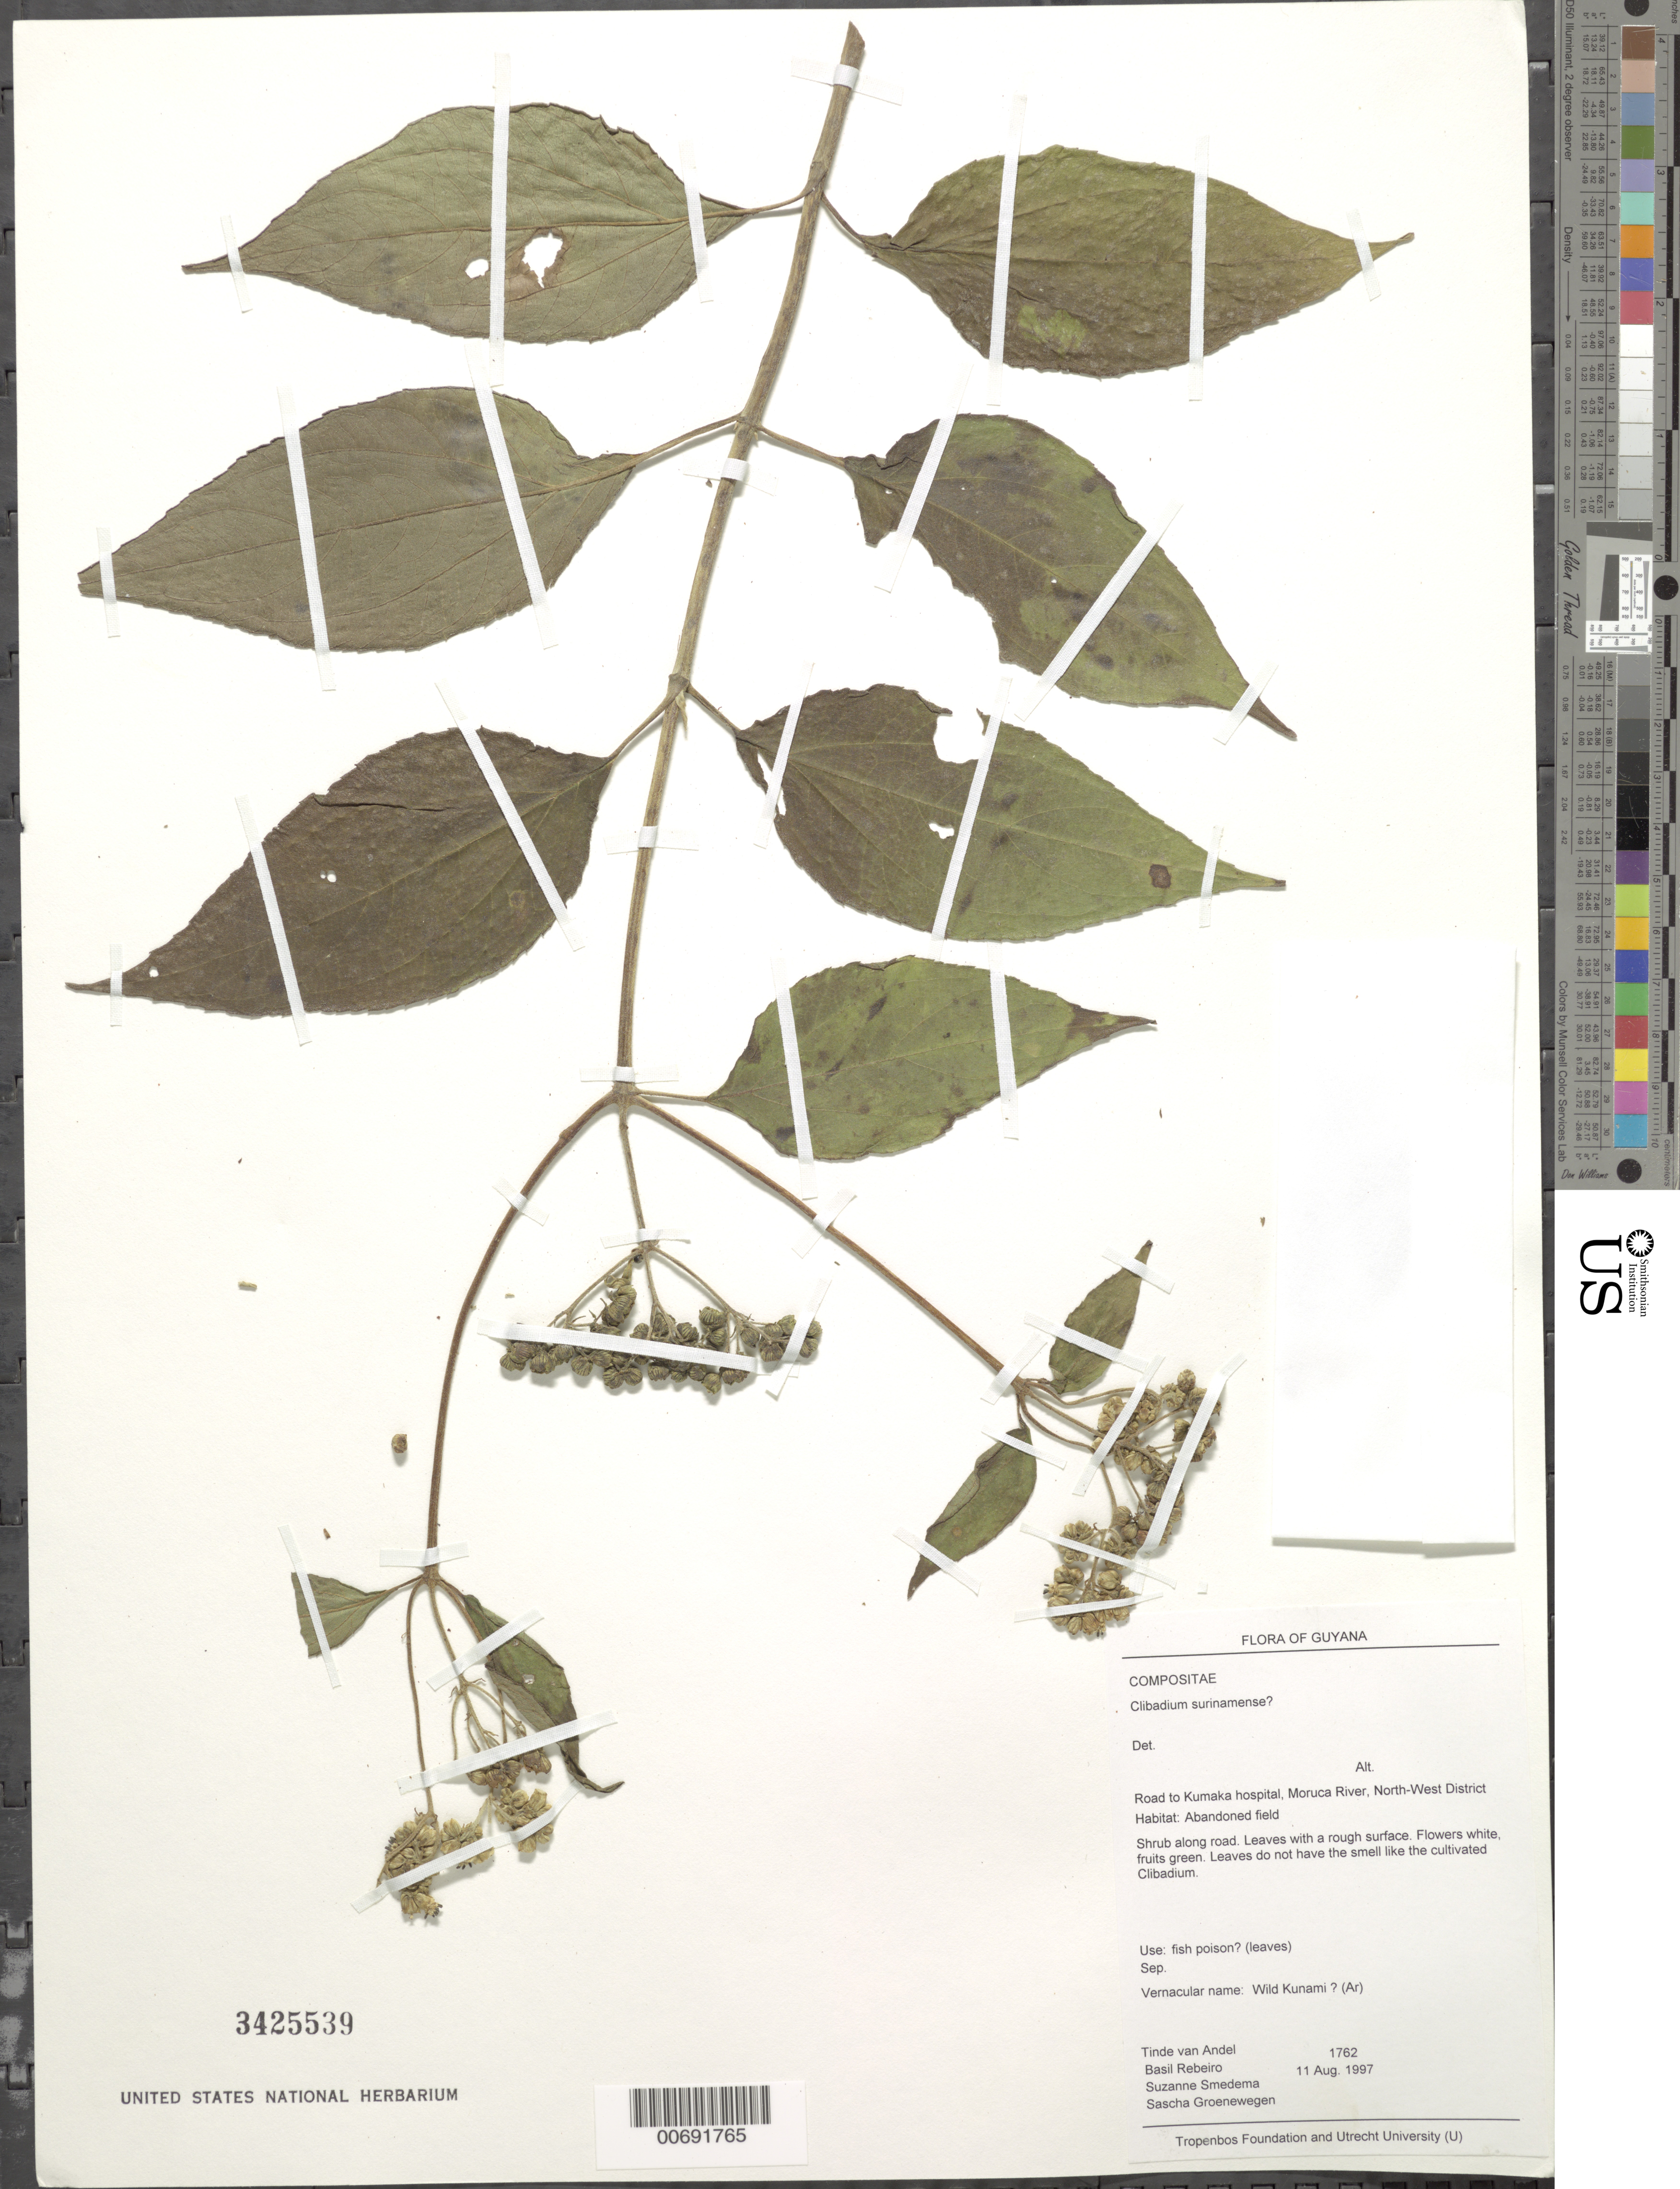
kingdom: Plantae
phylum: Tracheophyta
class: Magnoliopsida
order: Asterales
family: Asteraceae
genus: Clibadium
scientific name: Clibadium surinamense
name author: L.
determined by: Robinson, Harold E., (US)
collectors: T. R. van Andel, B. Rebeiro, S. Smedema & S. Groenewegen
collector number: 1762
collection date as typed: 11-Aug-97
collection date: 1997-08-11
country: Guyana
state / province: Barima-Waini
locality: Kumaka hospital road, Moruca River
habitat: Abandoned field, along road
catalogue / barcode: US 3425539